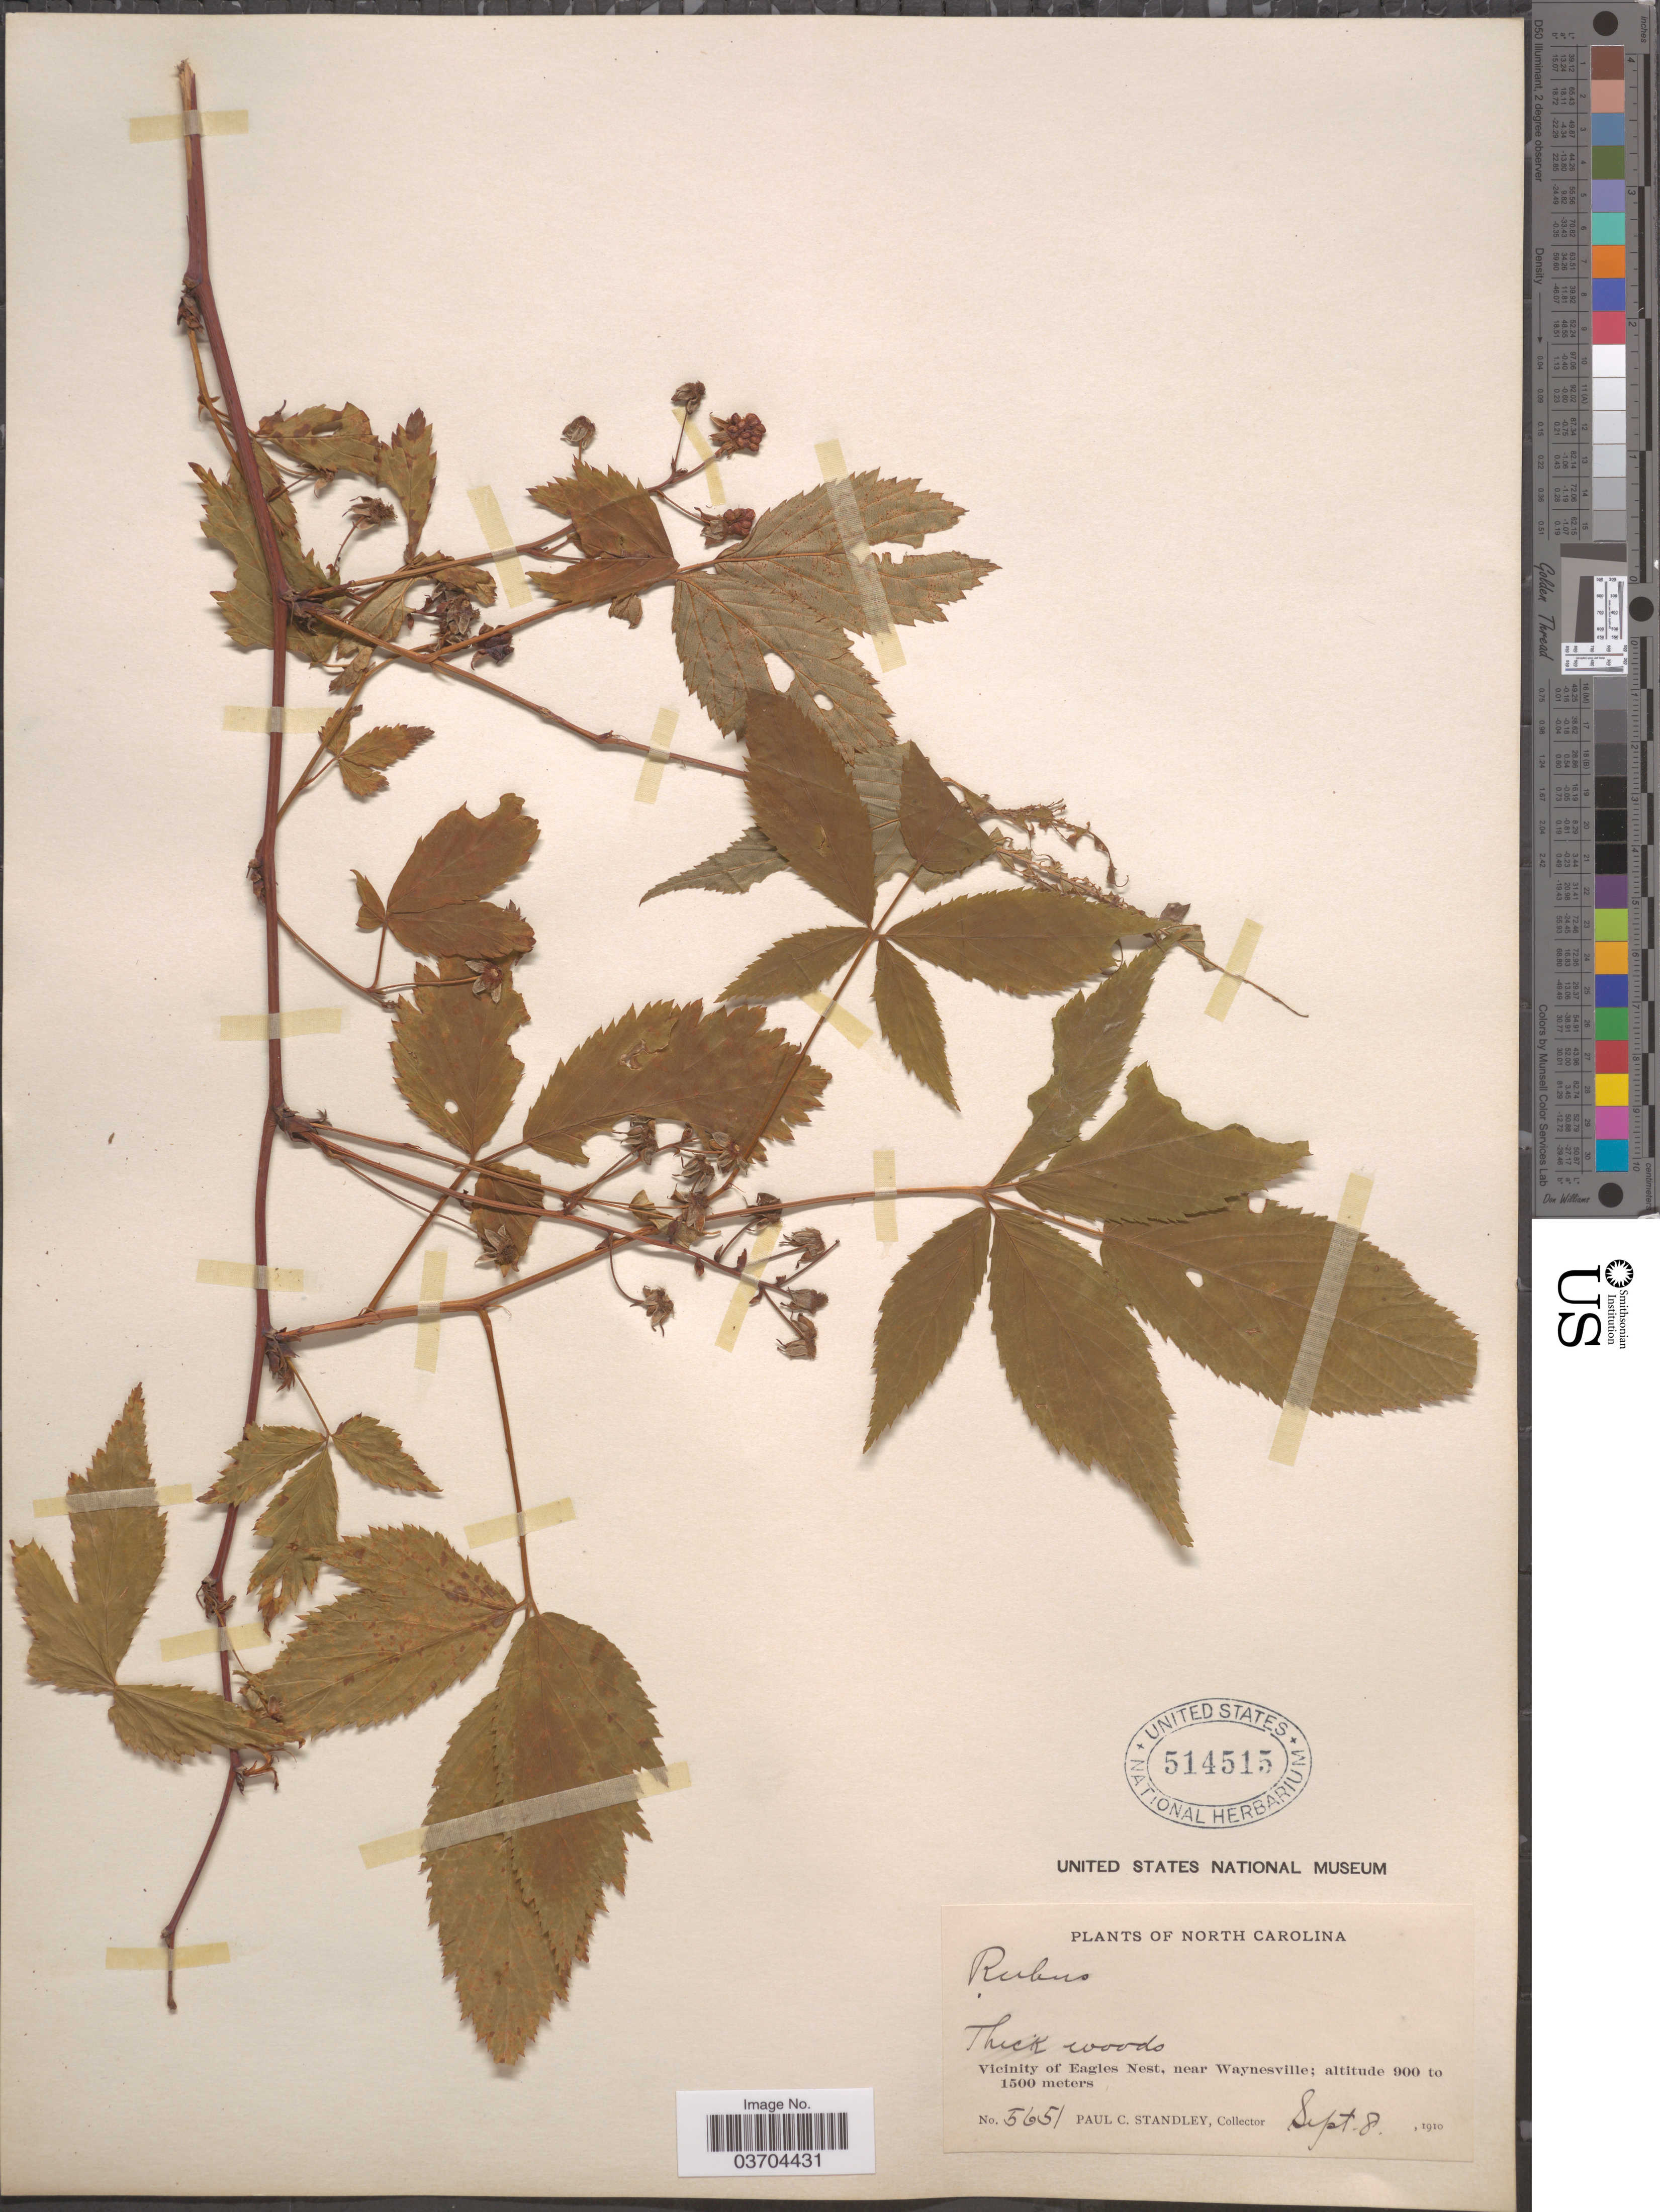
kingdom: Plantae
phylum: Tracheophyta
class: Magnoliopsida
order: Rosales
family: Rosaceae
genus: Rubus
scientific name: Rubus canadensis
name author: L.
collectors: P. C. Standley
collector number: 5651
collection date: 1910-09-08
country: United States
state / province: North Carolina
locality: Vicinity of Eagles Nest, near Waynesville.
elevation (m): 900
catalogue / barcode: US 514515